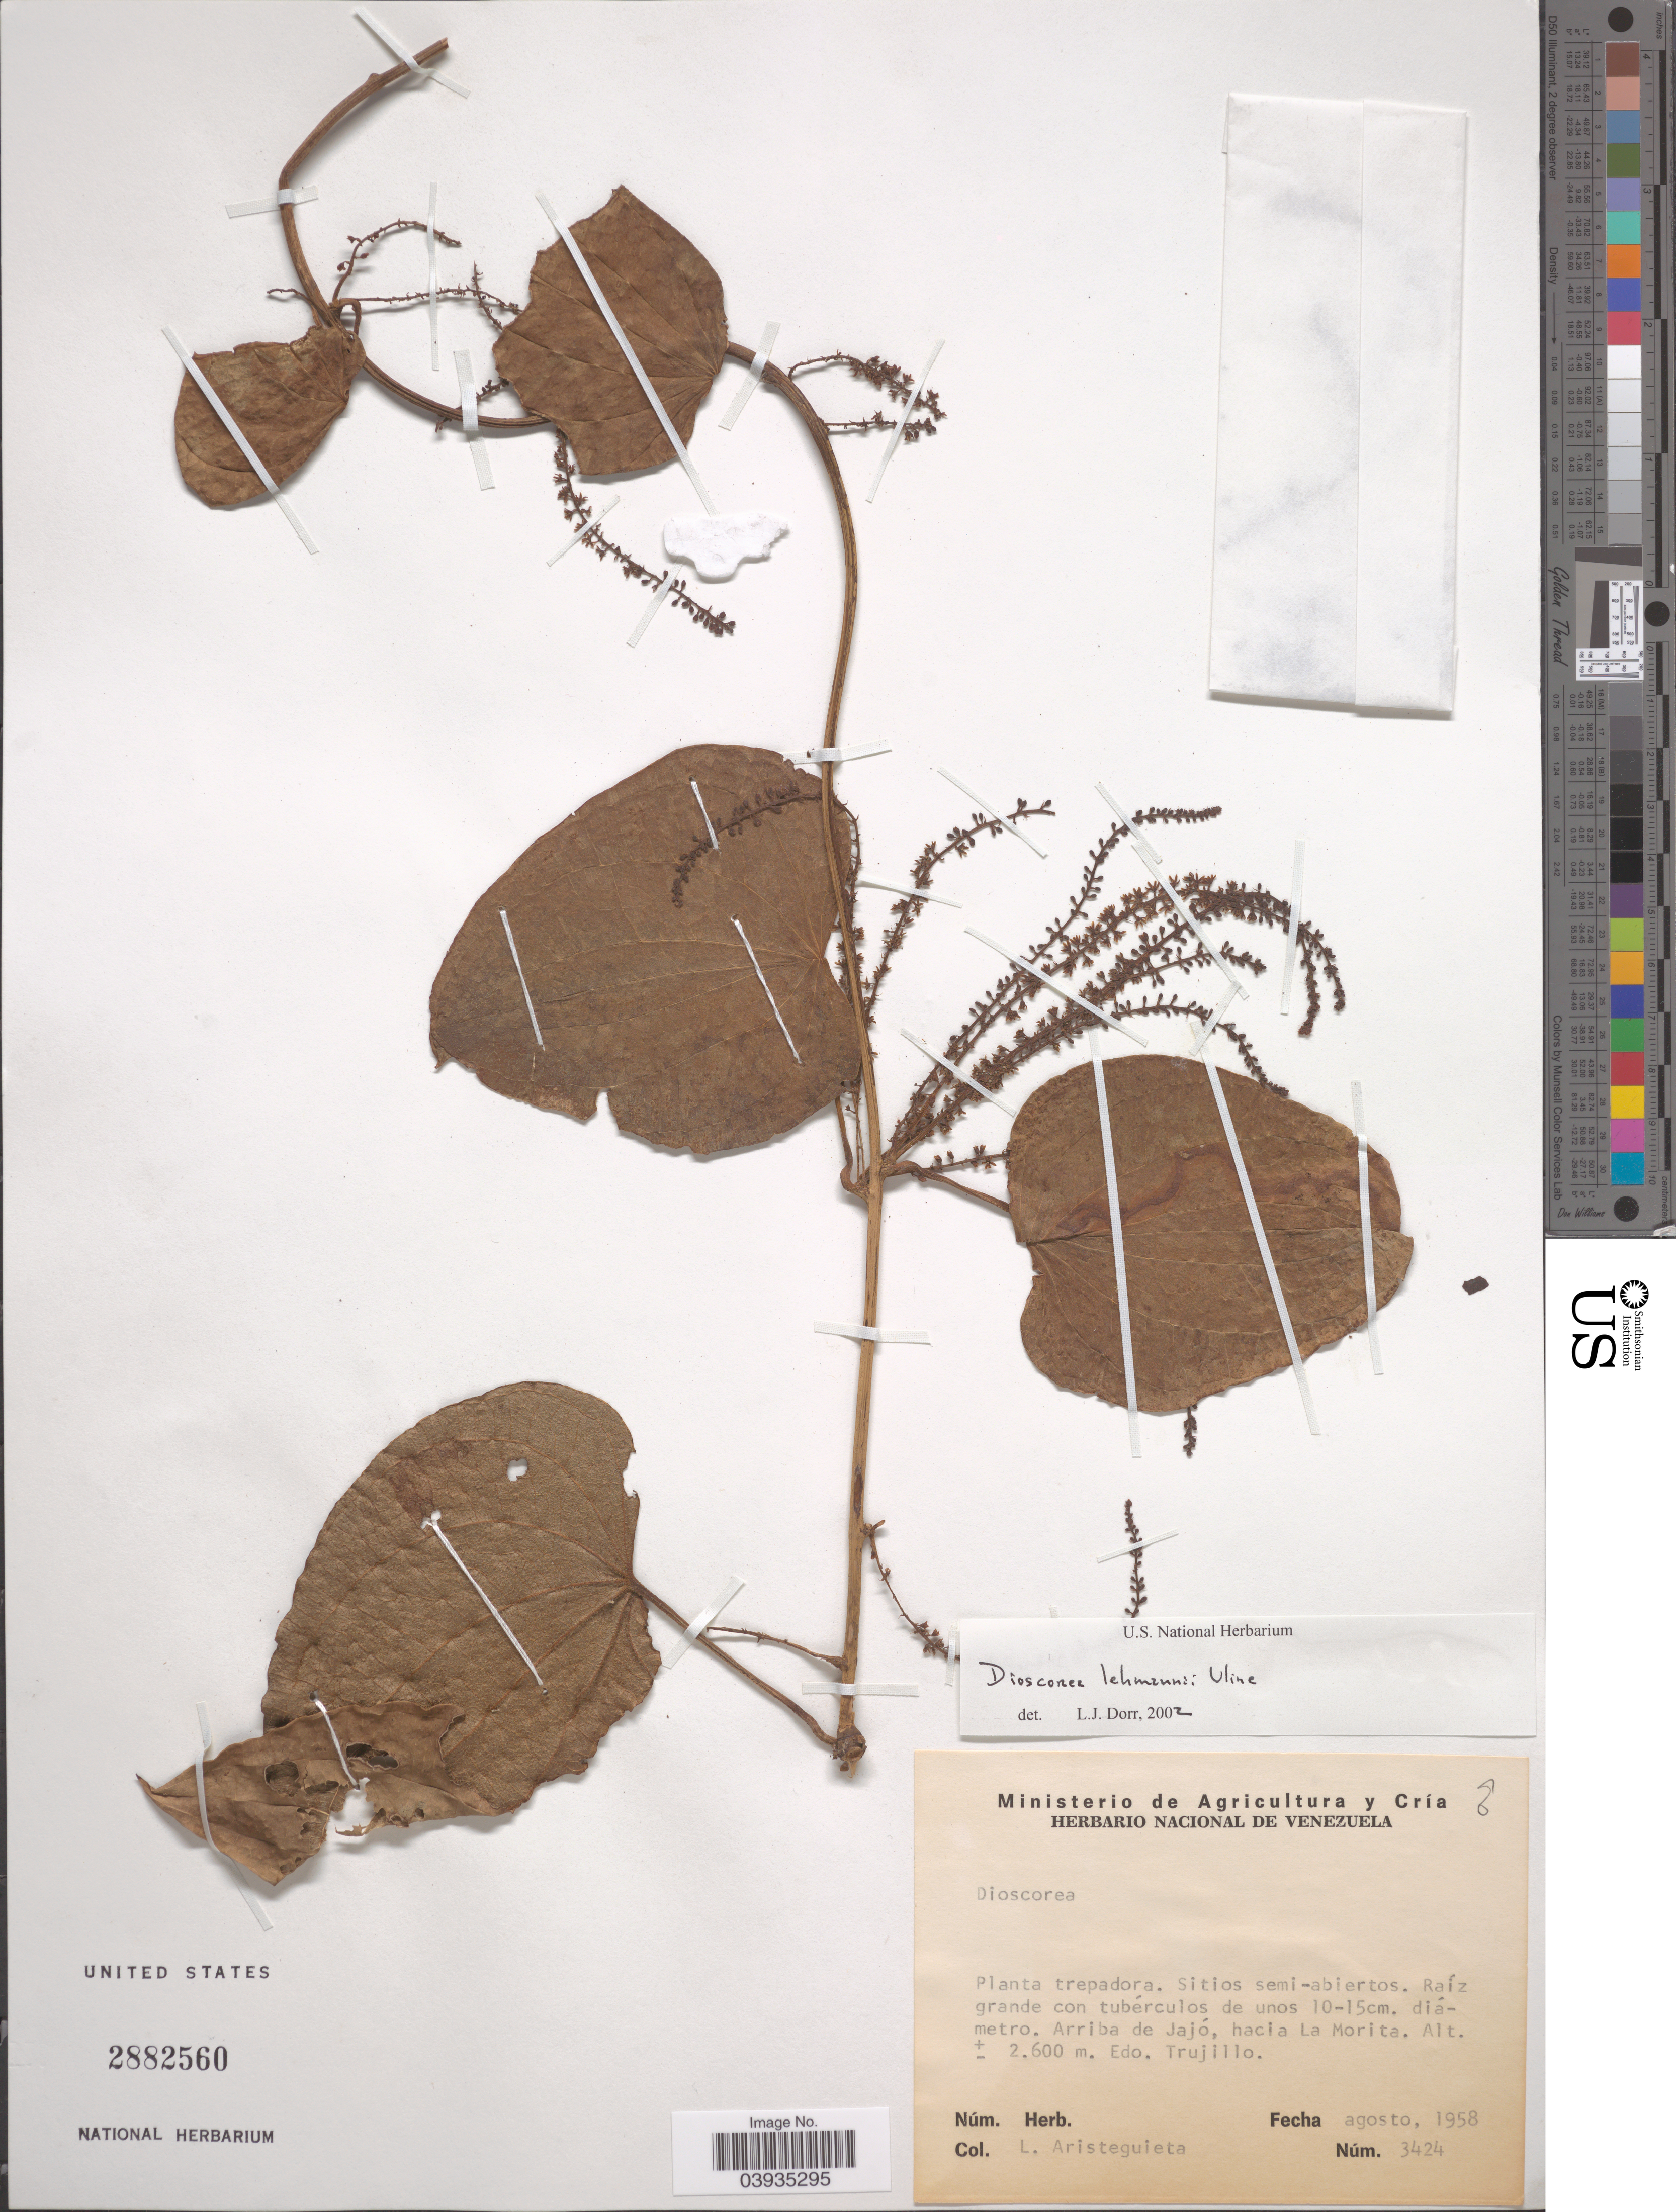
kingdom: Plantae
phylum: Tracheophyta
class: Liliopsida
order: Dioscoreales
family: Dioscoreaceae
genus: Dioscorea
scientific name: Dioscorea lehmannii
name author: Uline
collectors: L. Aristeguieta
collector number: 3424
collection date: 1958-08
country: Venezuela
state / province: Trujillo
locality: Arriba de Jajó, hacia La Morita.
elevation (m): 2600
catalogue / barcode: US 2882560